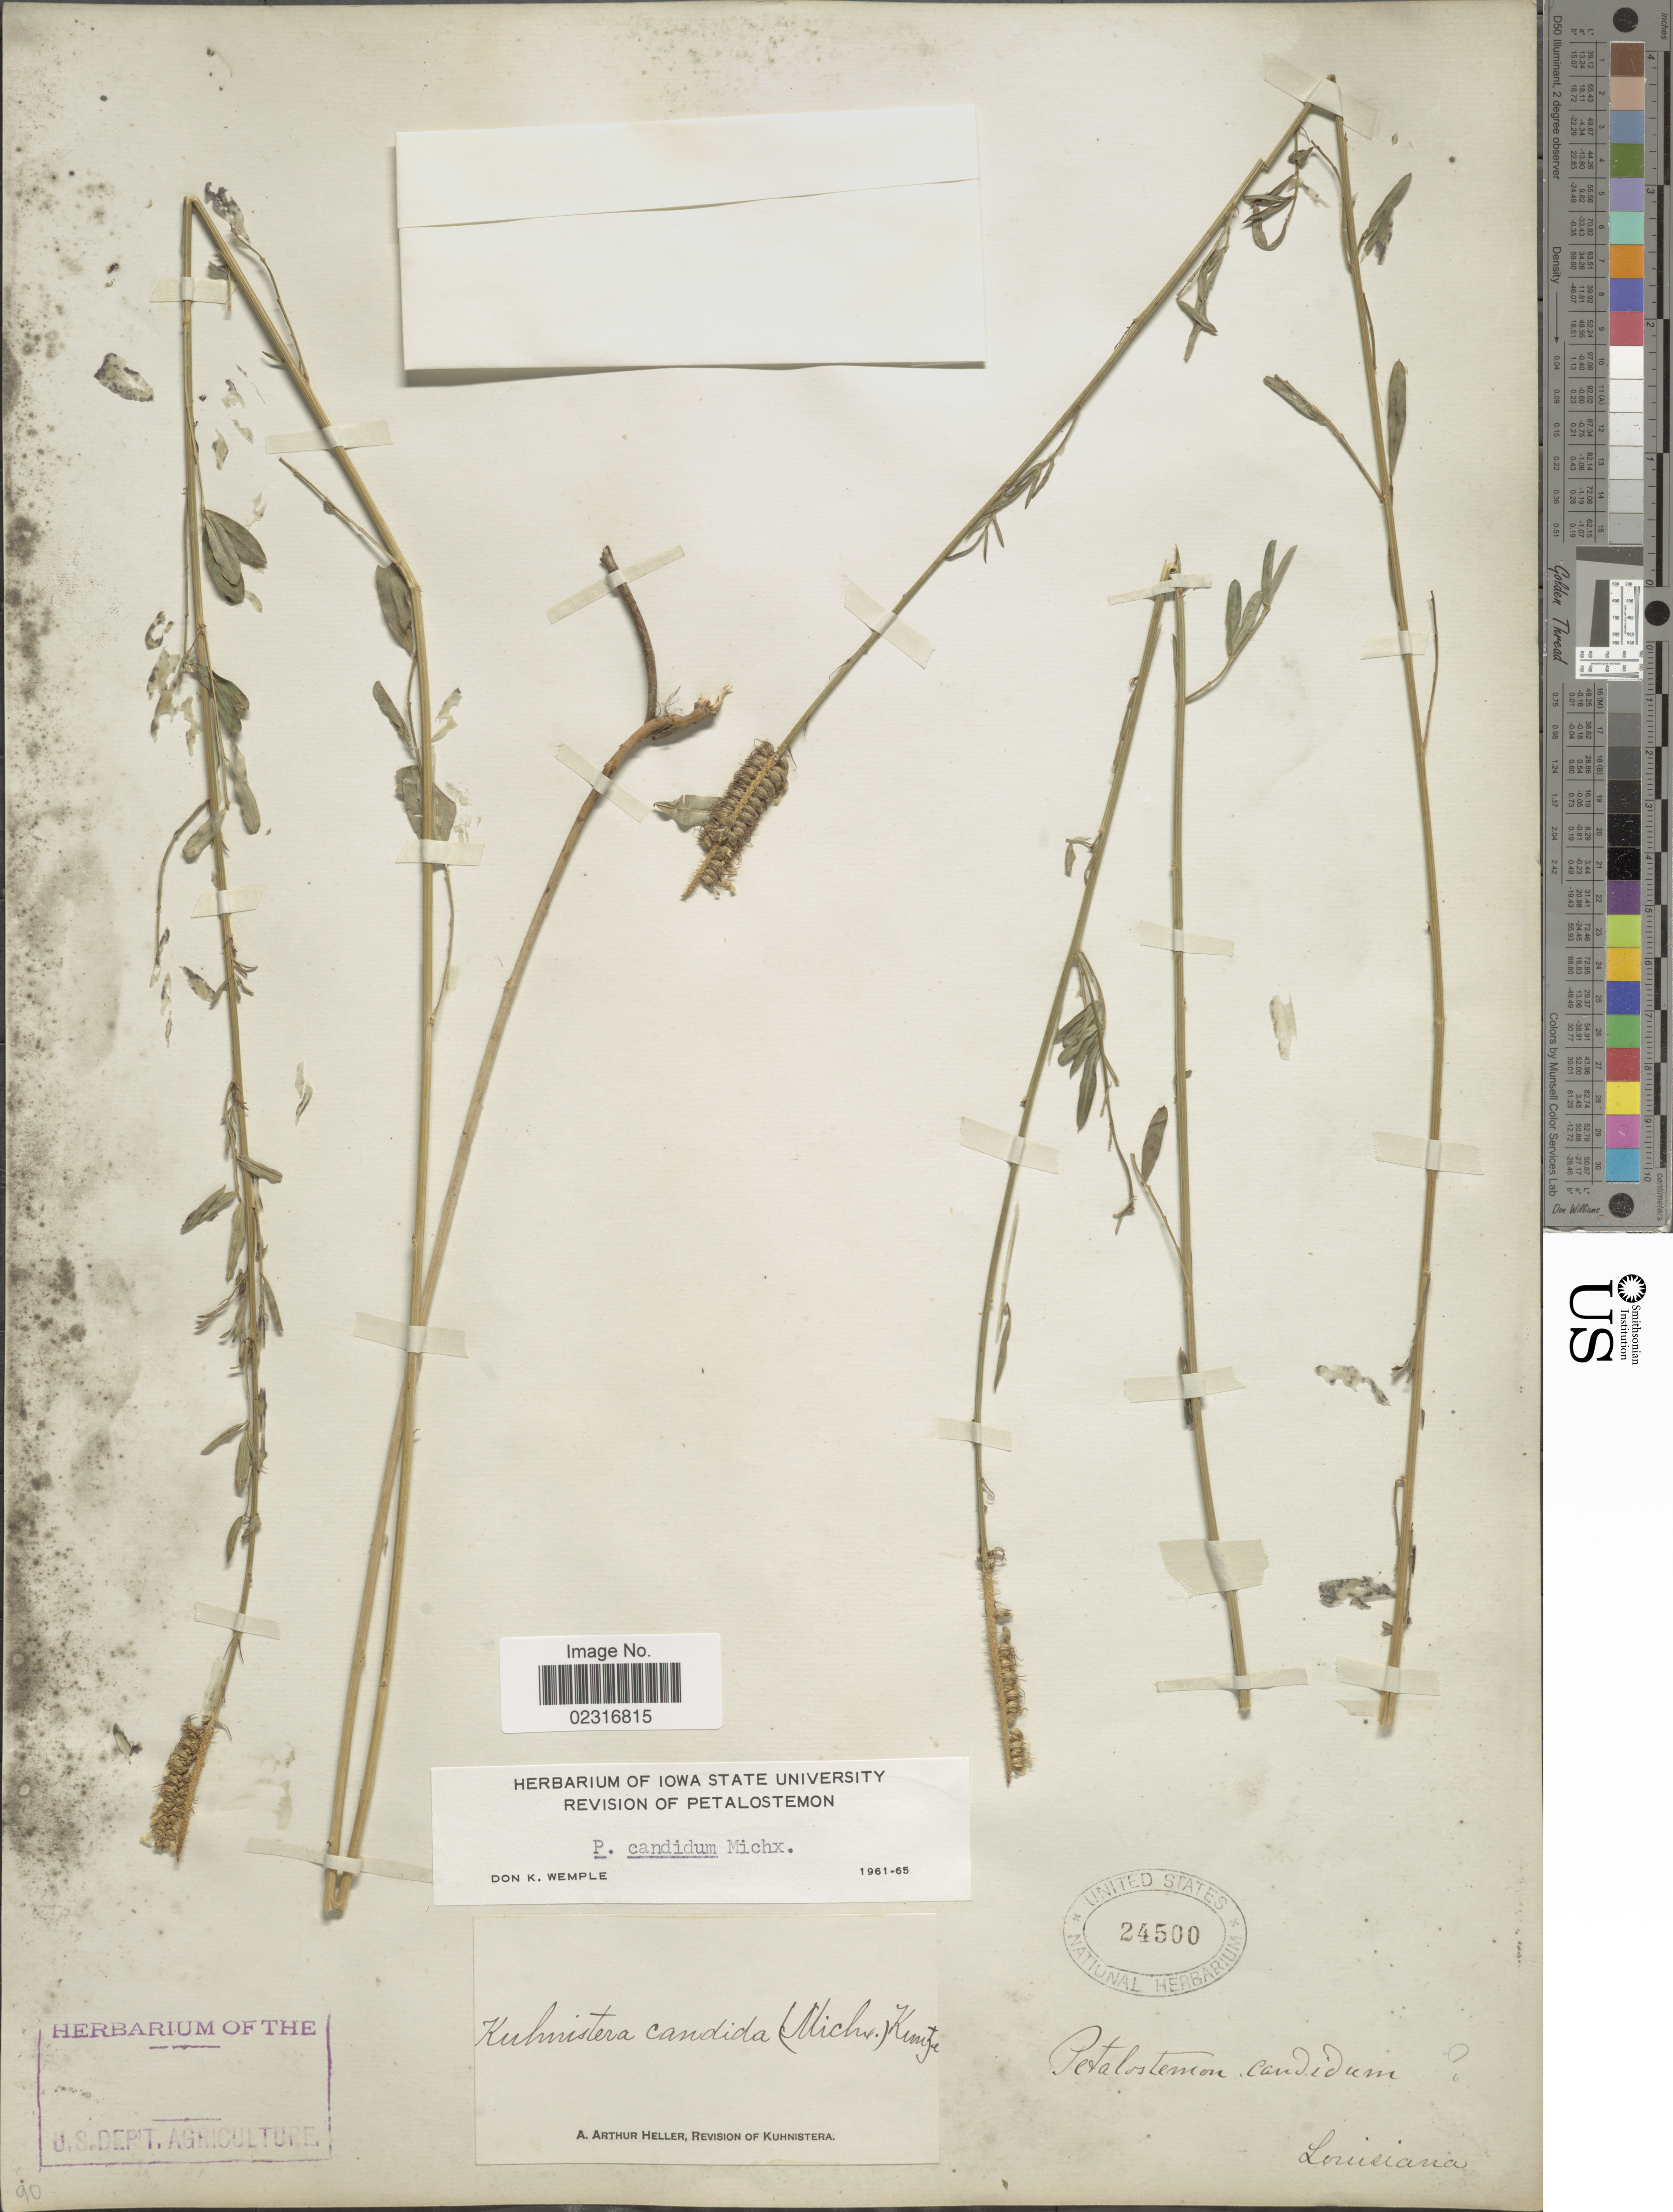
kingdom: Plantae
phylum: Tracheophyta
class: Magnoliopsida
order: Fabales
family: Fabaceae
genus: Dalea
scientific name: Dalea candida var. candida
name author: Michx. ex Willd.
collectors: ex herb. U. S. Department of Agriculture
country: United States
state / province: Louisiana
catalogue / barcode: US 24500